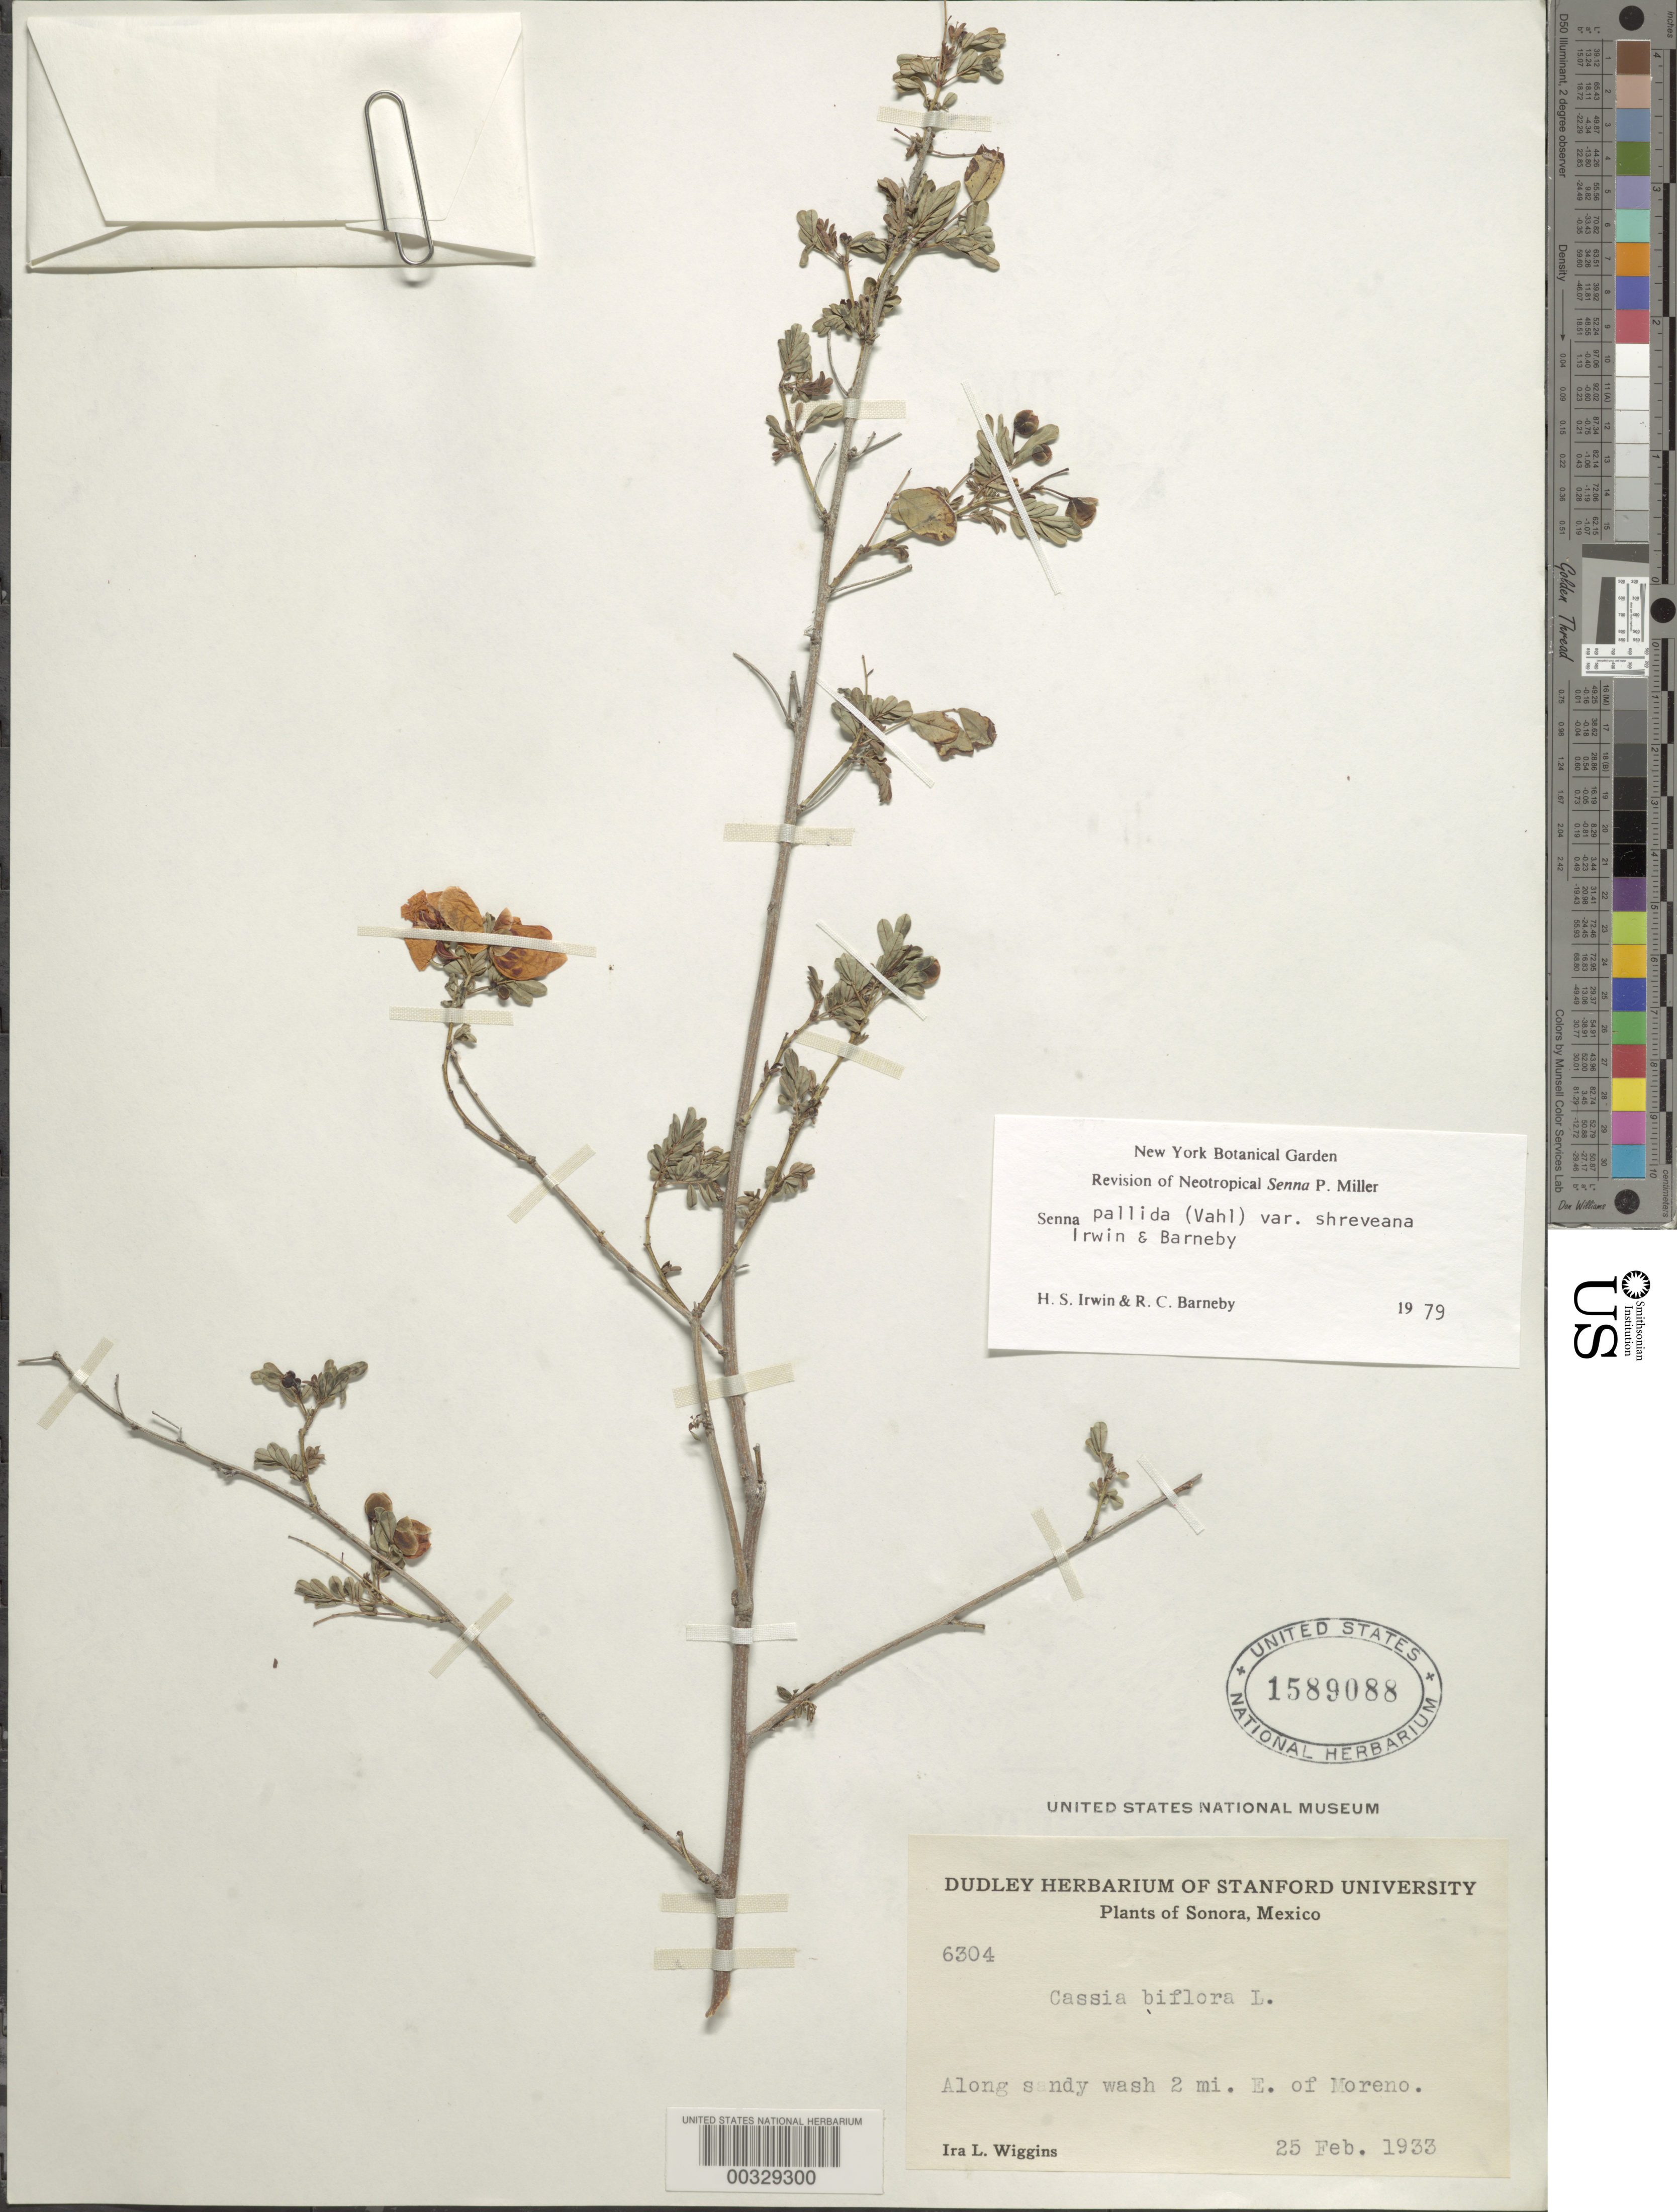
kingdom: Plantae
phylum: Tracheophyta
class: Magnoliopsida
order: Fabales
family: Fabaceae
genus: Senna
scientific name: Senna pallida var. shreveana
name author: H.S. Irwin & Barneby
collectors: I. L. Wiggins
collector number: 6304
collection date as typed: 25 Feb 1933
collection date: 1933-02-25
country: Mexico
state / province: Sonora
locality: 2 mi E of Moreno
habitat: Along sandy wash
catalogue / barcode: US 1589088